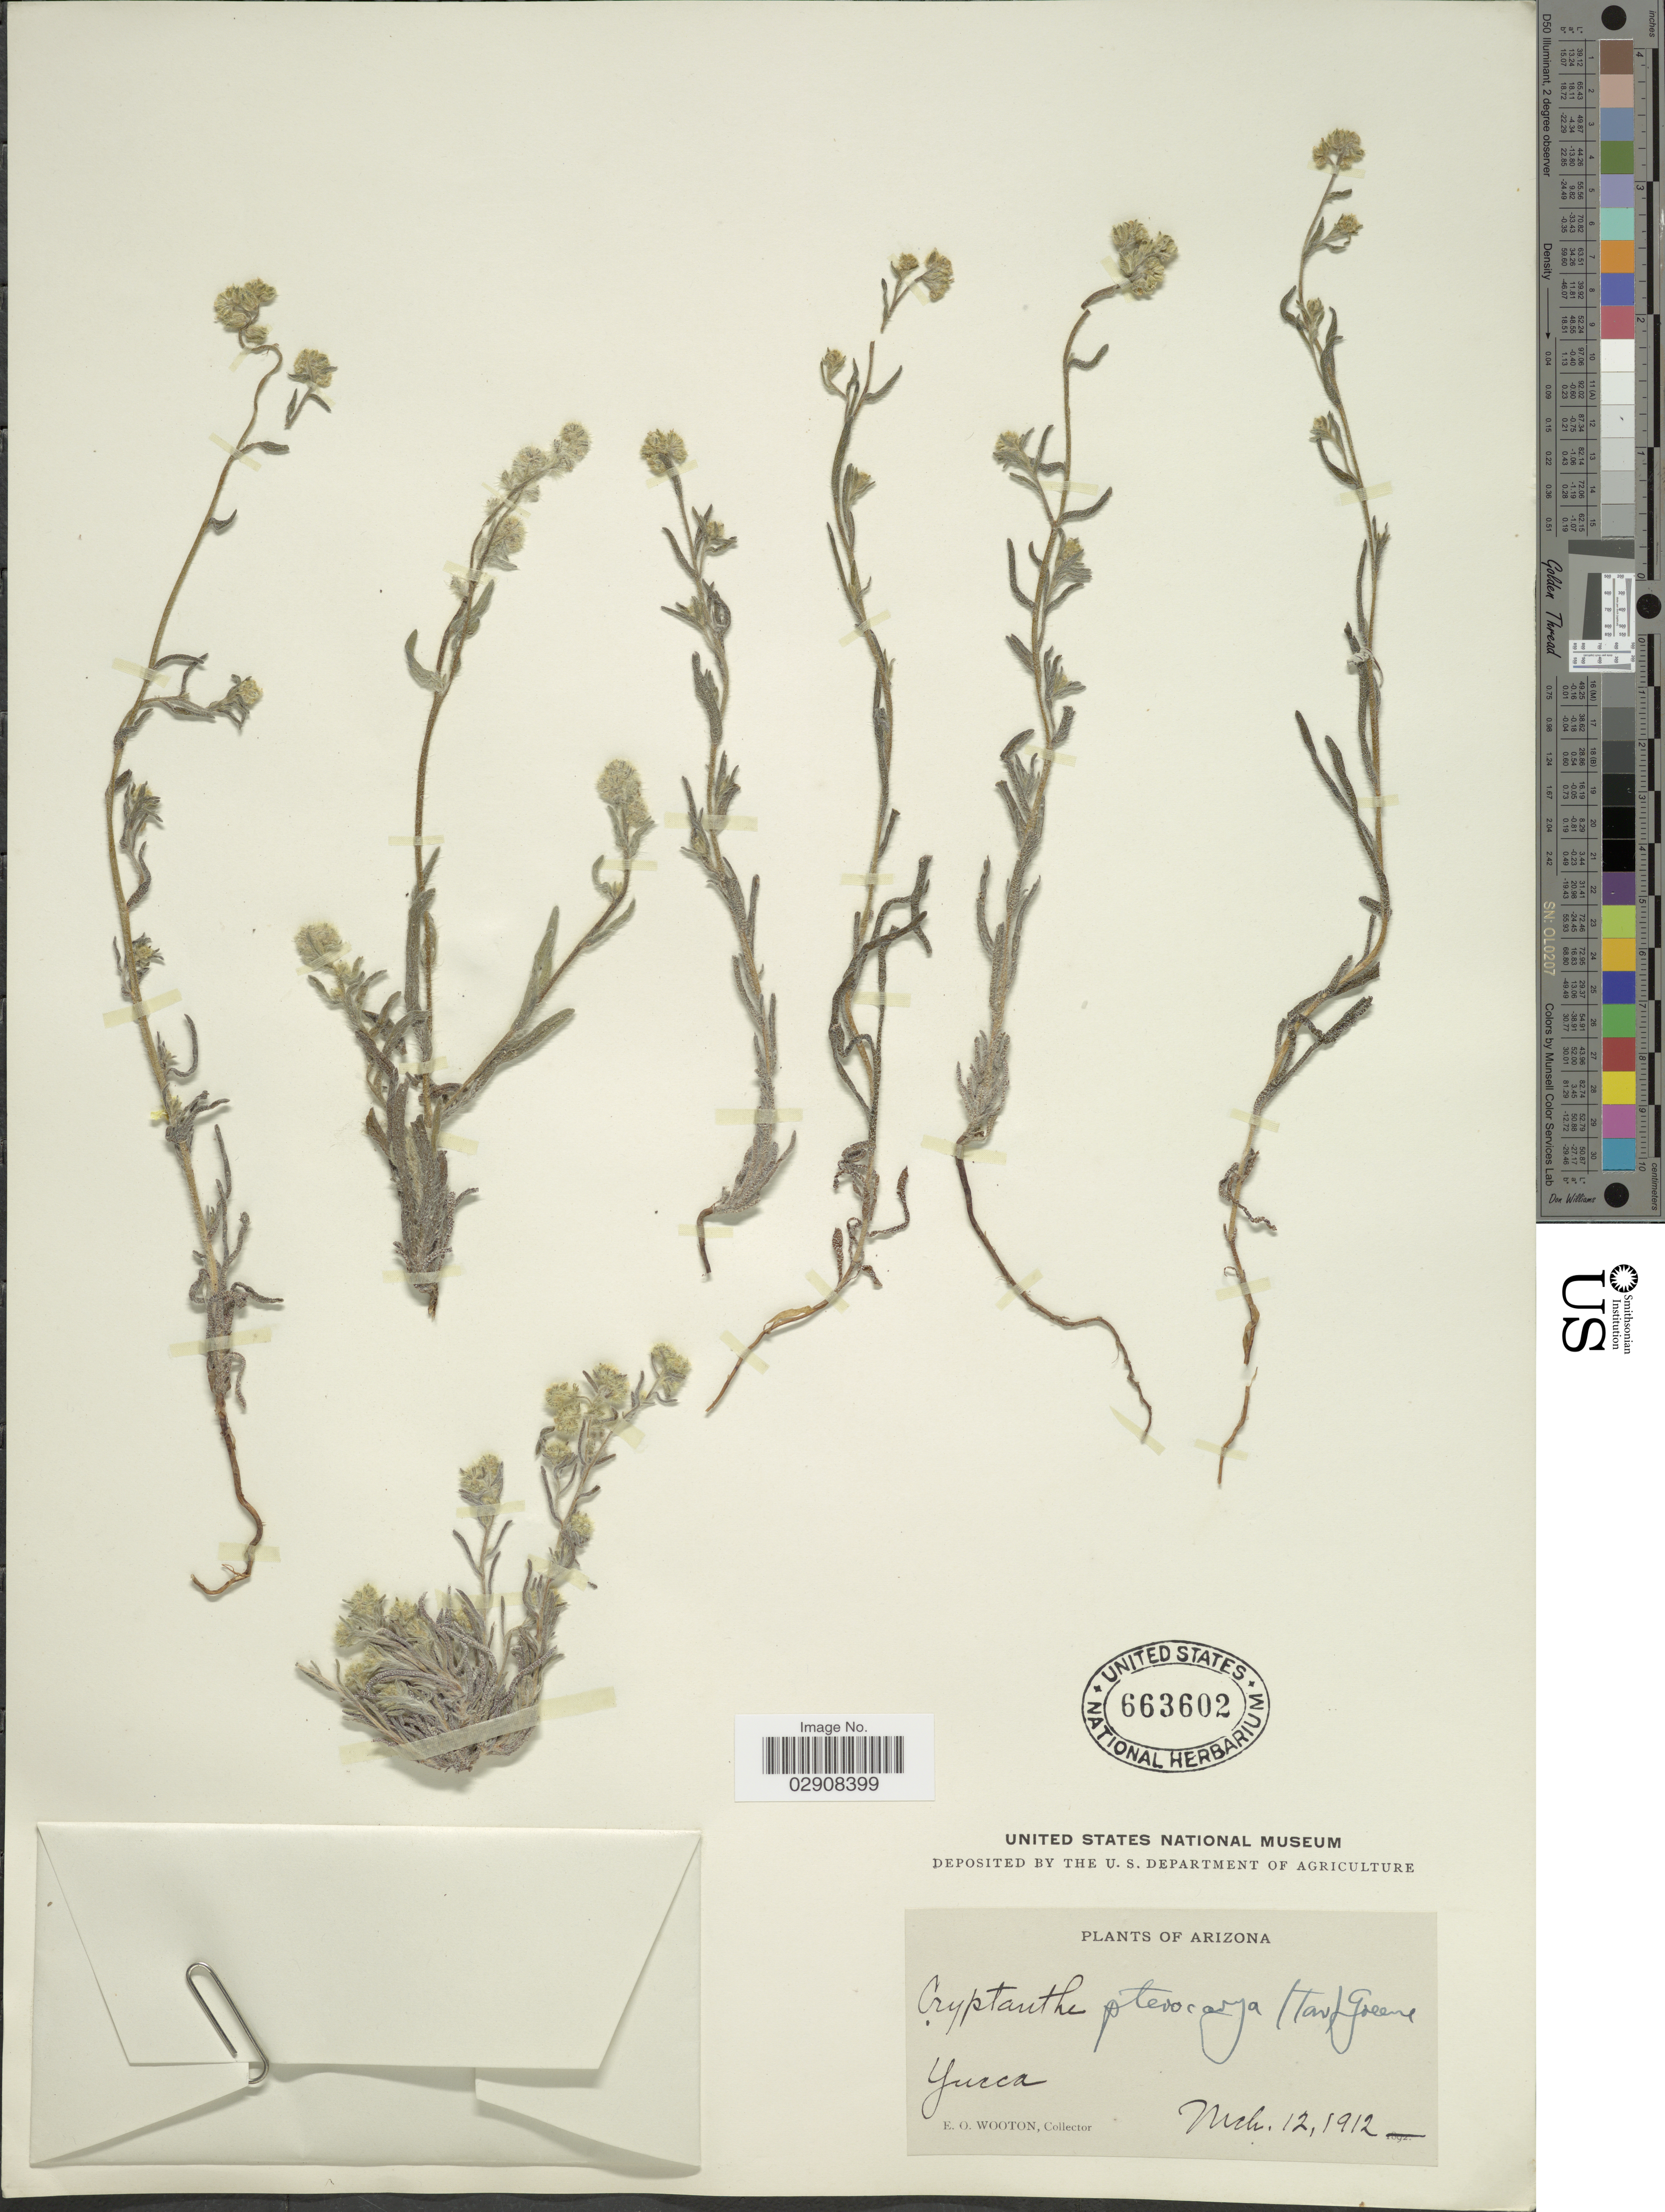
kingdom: Plantae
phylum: Tracheophyta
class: Magnoliopsida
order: Boraginales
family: Boraginaceae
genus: Cryptantha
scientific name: Cryptantha pterocarya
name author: (Torr.) Greene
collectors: E. O. Wooton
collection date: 1912-03-12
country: United States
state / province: Arizona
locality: Yucca.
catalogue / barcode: US 663602